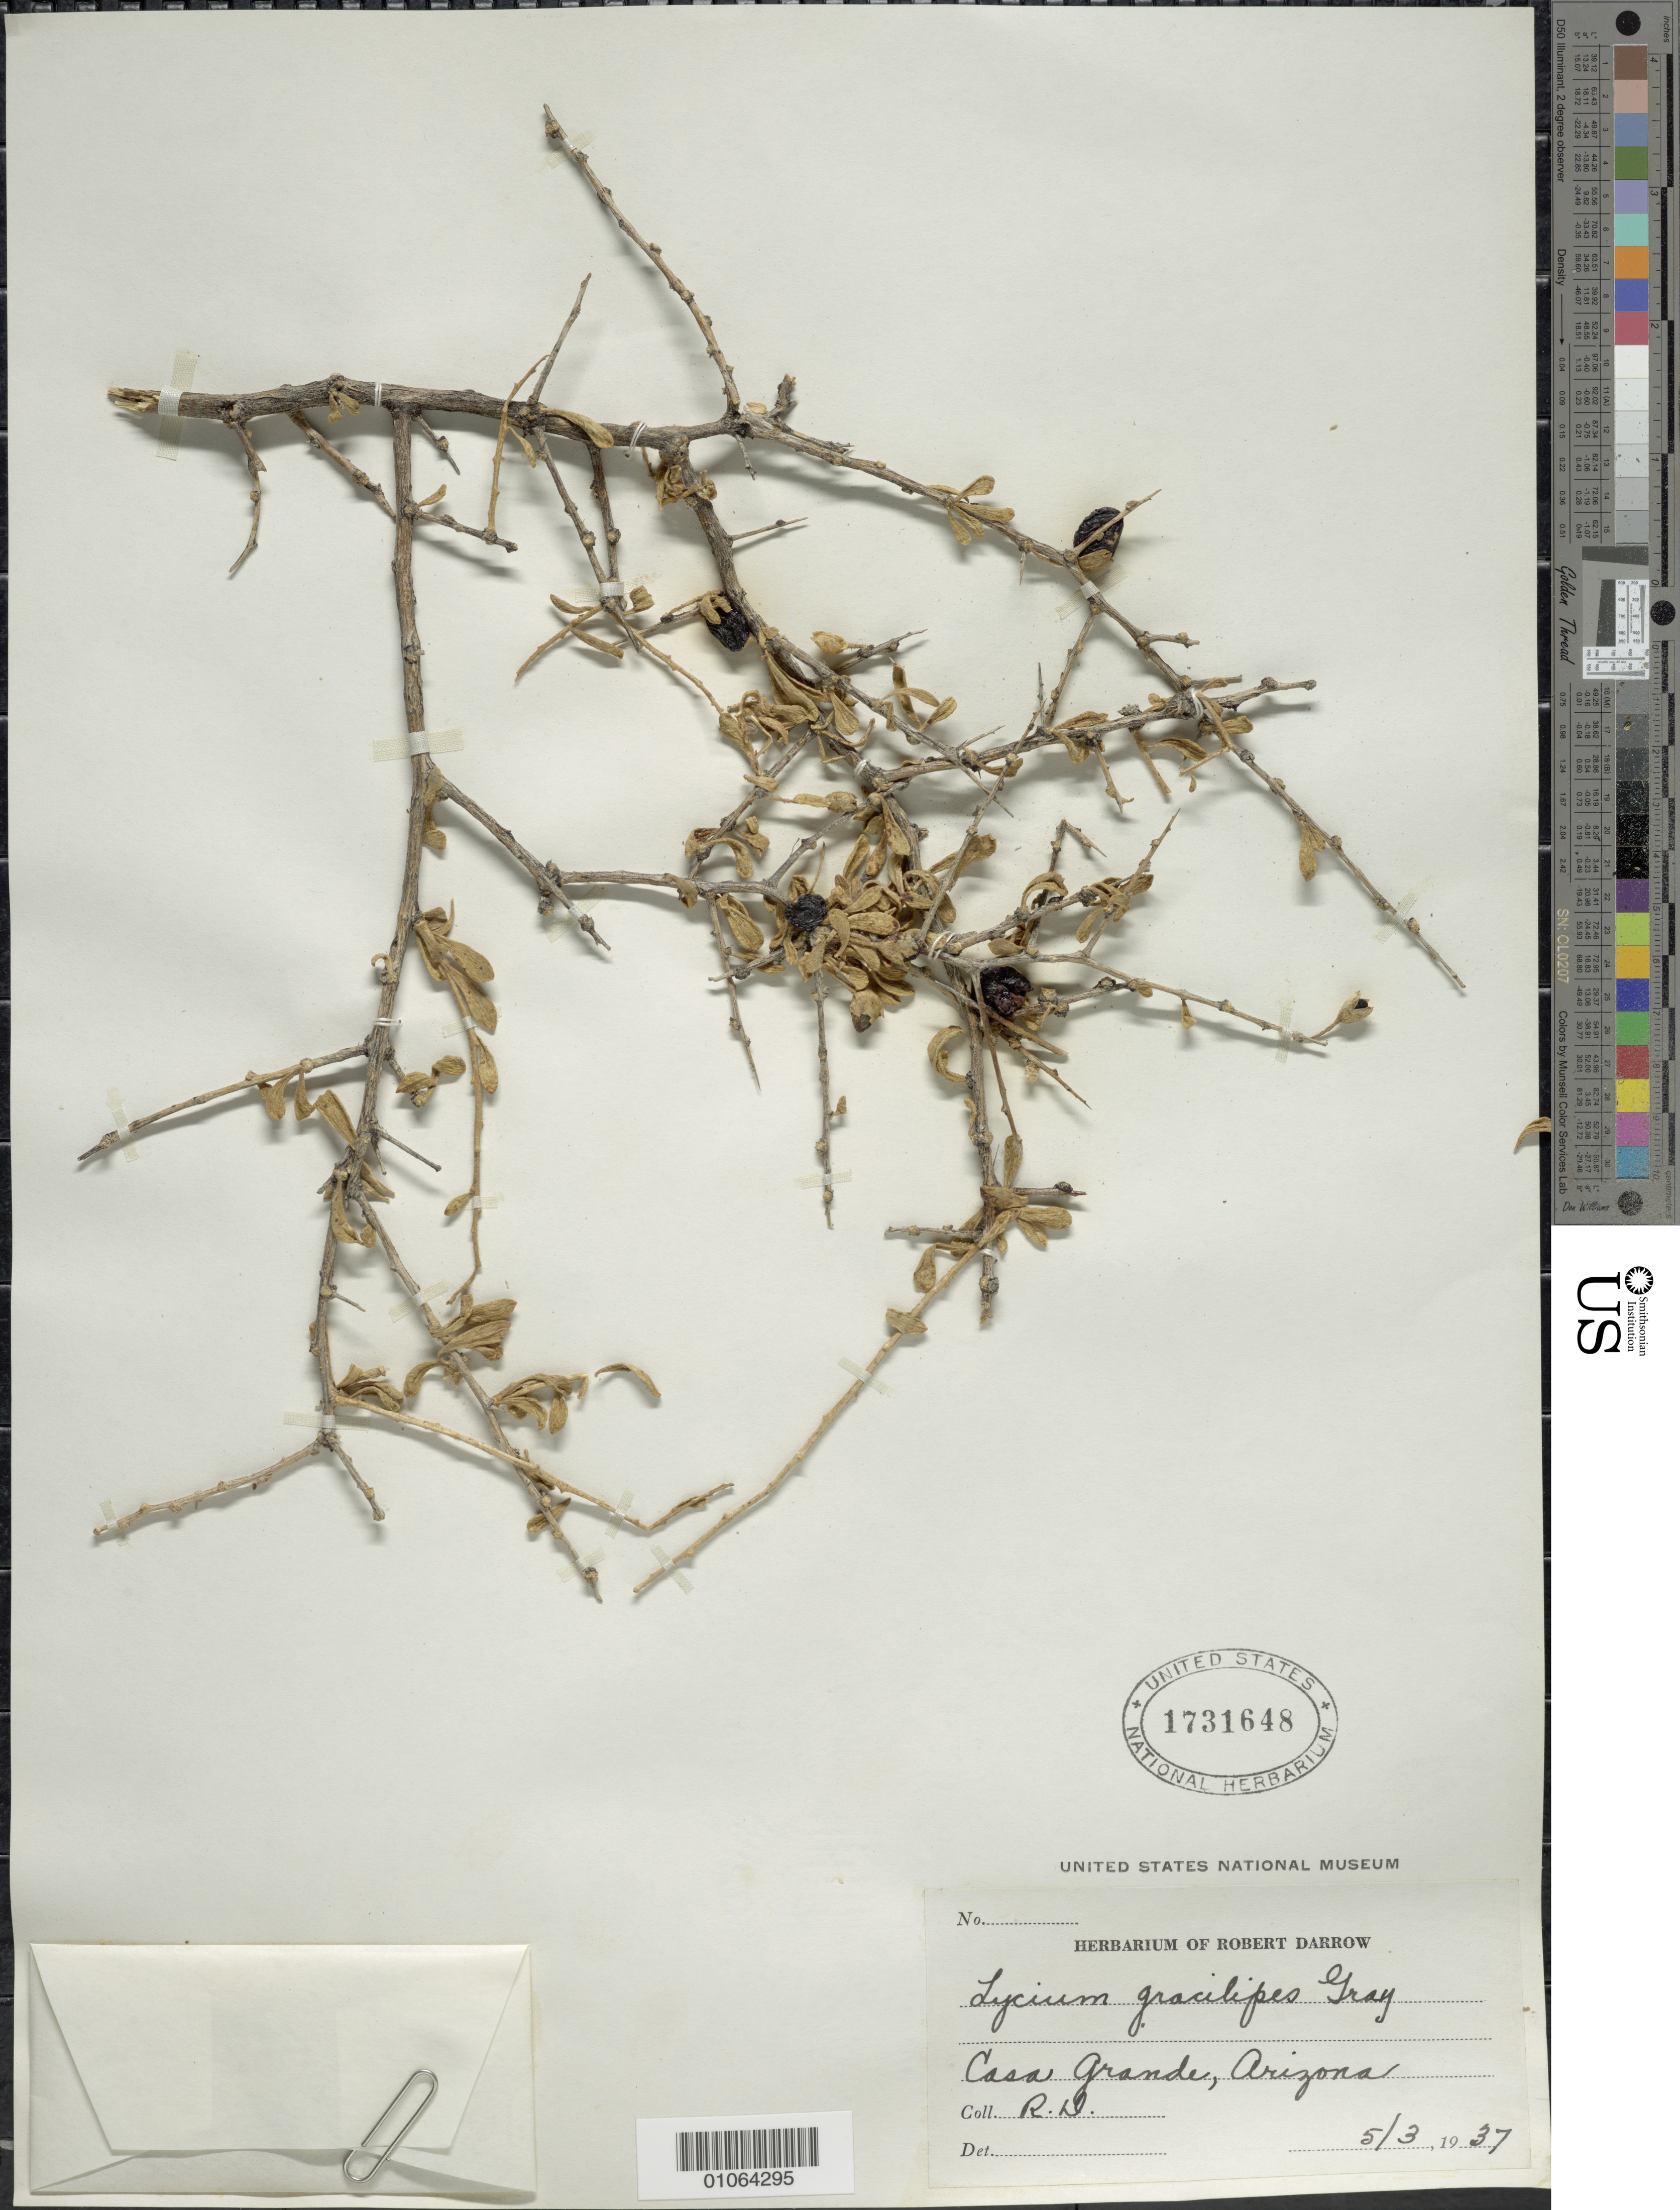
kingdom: Plantae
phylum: Tracheophyta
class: Magnoliopsida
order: Solanales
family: Solanaceae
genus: Lycium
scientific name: Lycium fremontii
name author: A. Gray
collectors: R. A. Darrow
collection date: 1937-05-03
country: United States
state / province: Arizona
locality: Casa Grande.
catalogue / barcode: US 1731648